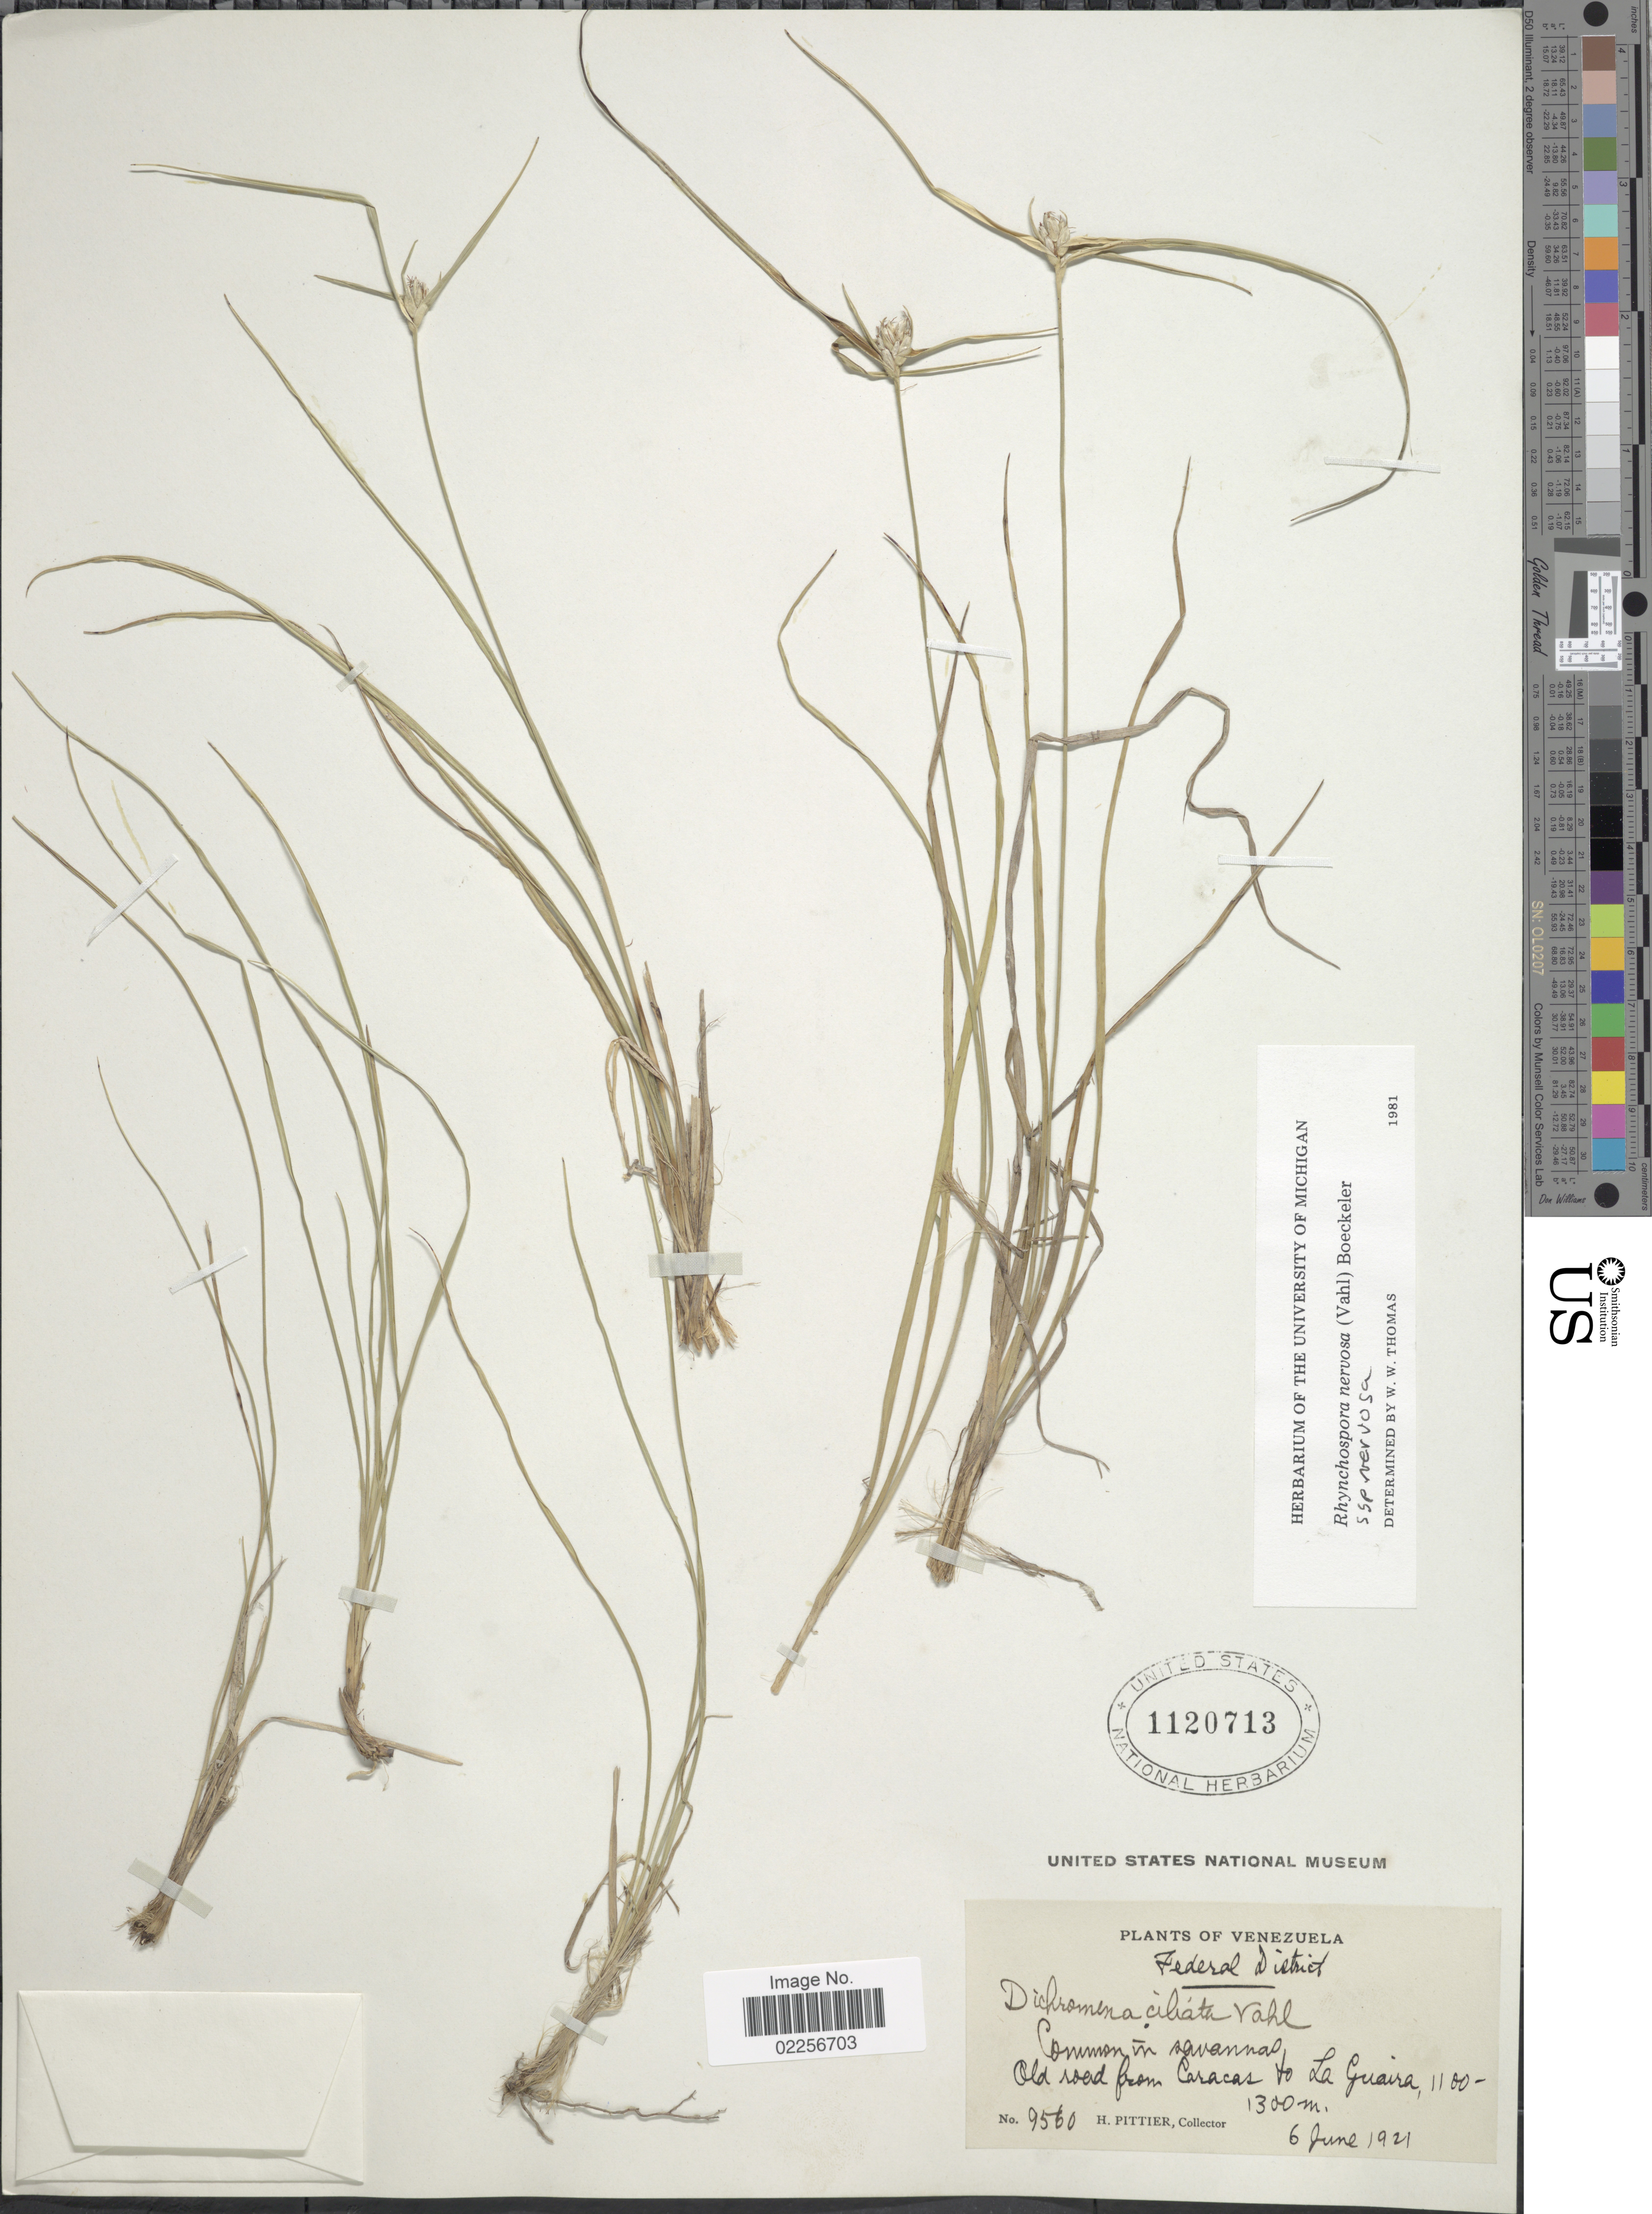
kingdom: Plantae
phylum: Tracheophyta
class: Liliopsida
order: Poales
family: Cyperaceae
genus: Rhynchospora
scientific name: Rhynchospora nervosa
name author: (Vahl) Boeckeler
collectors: H. F. Pittier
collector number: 9560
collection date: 1921-06-06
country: Venezuela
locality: Federal District, old road from Caracas to la Guaira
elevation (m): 1100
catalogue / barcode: US 1120713